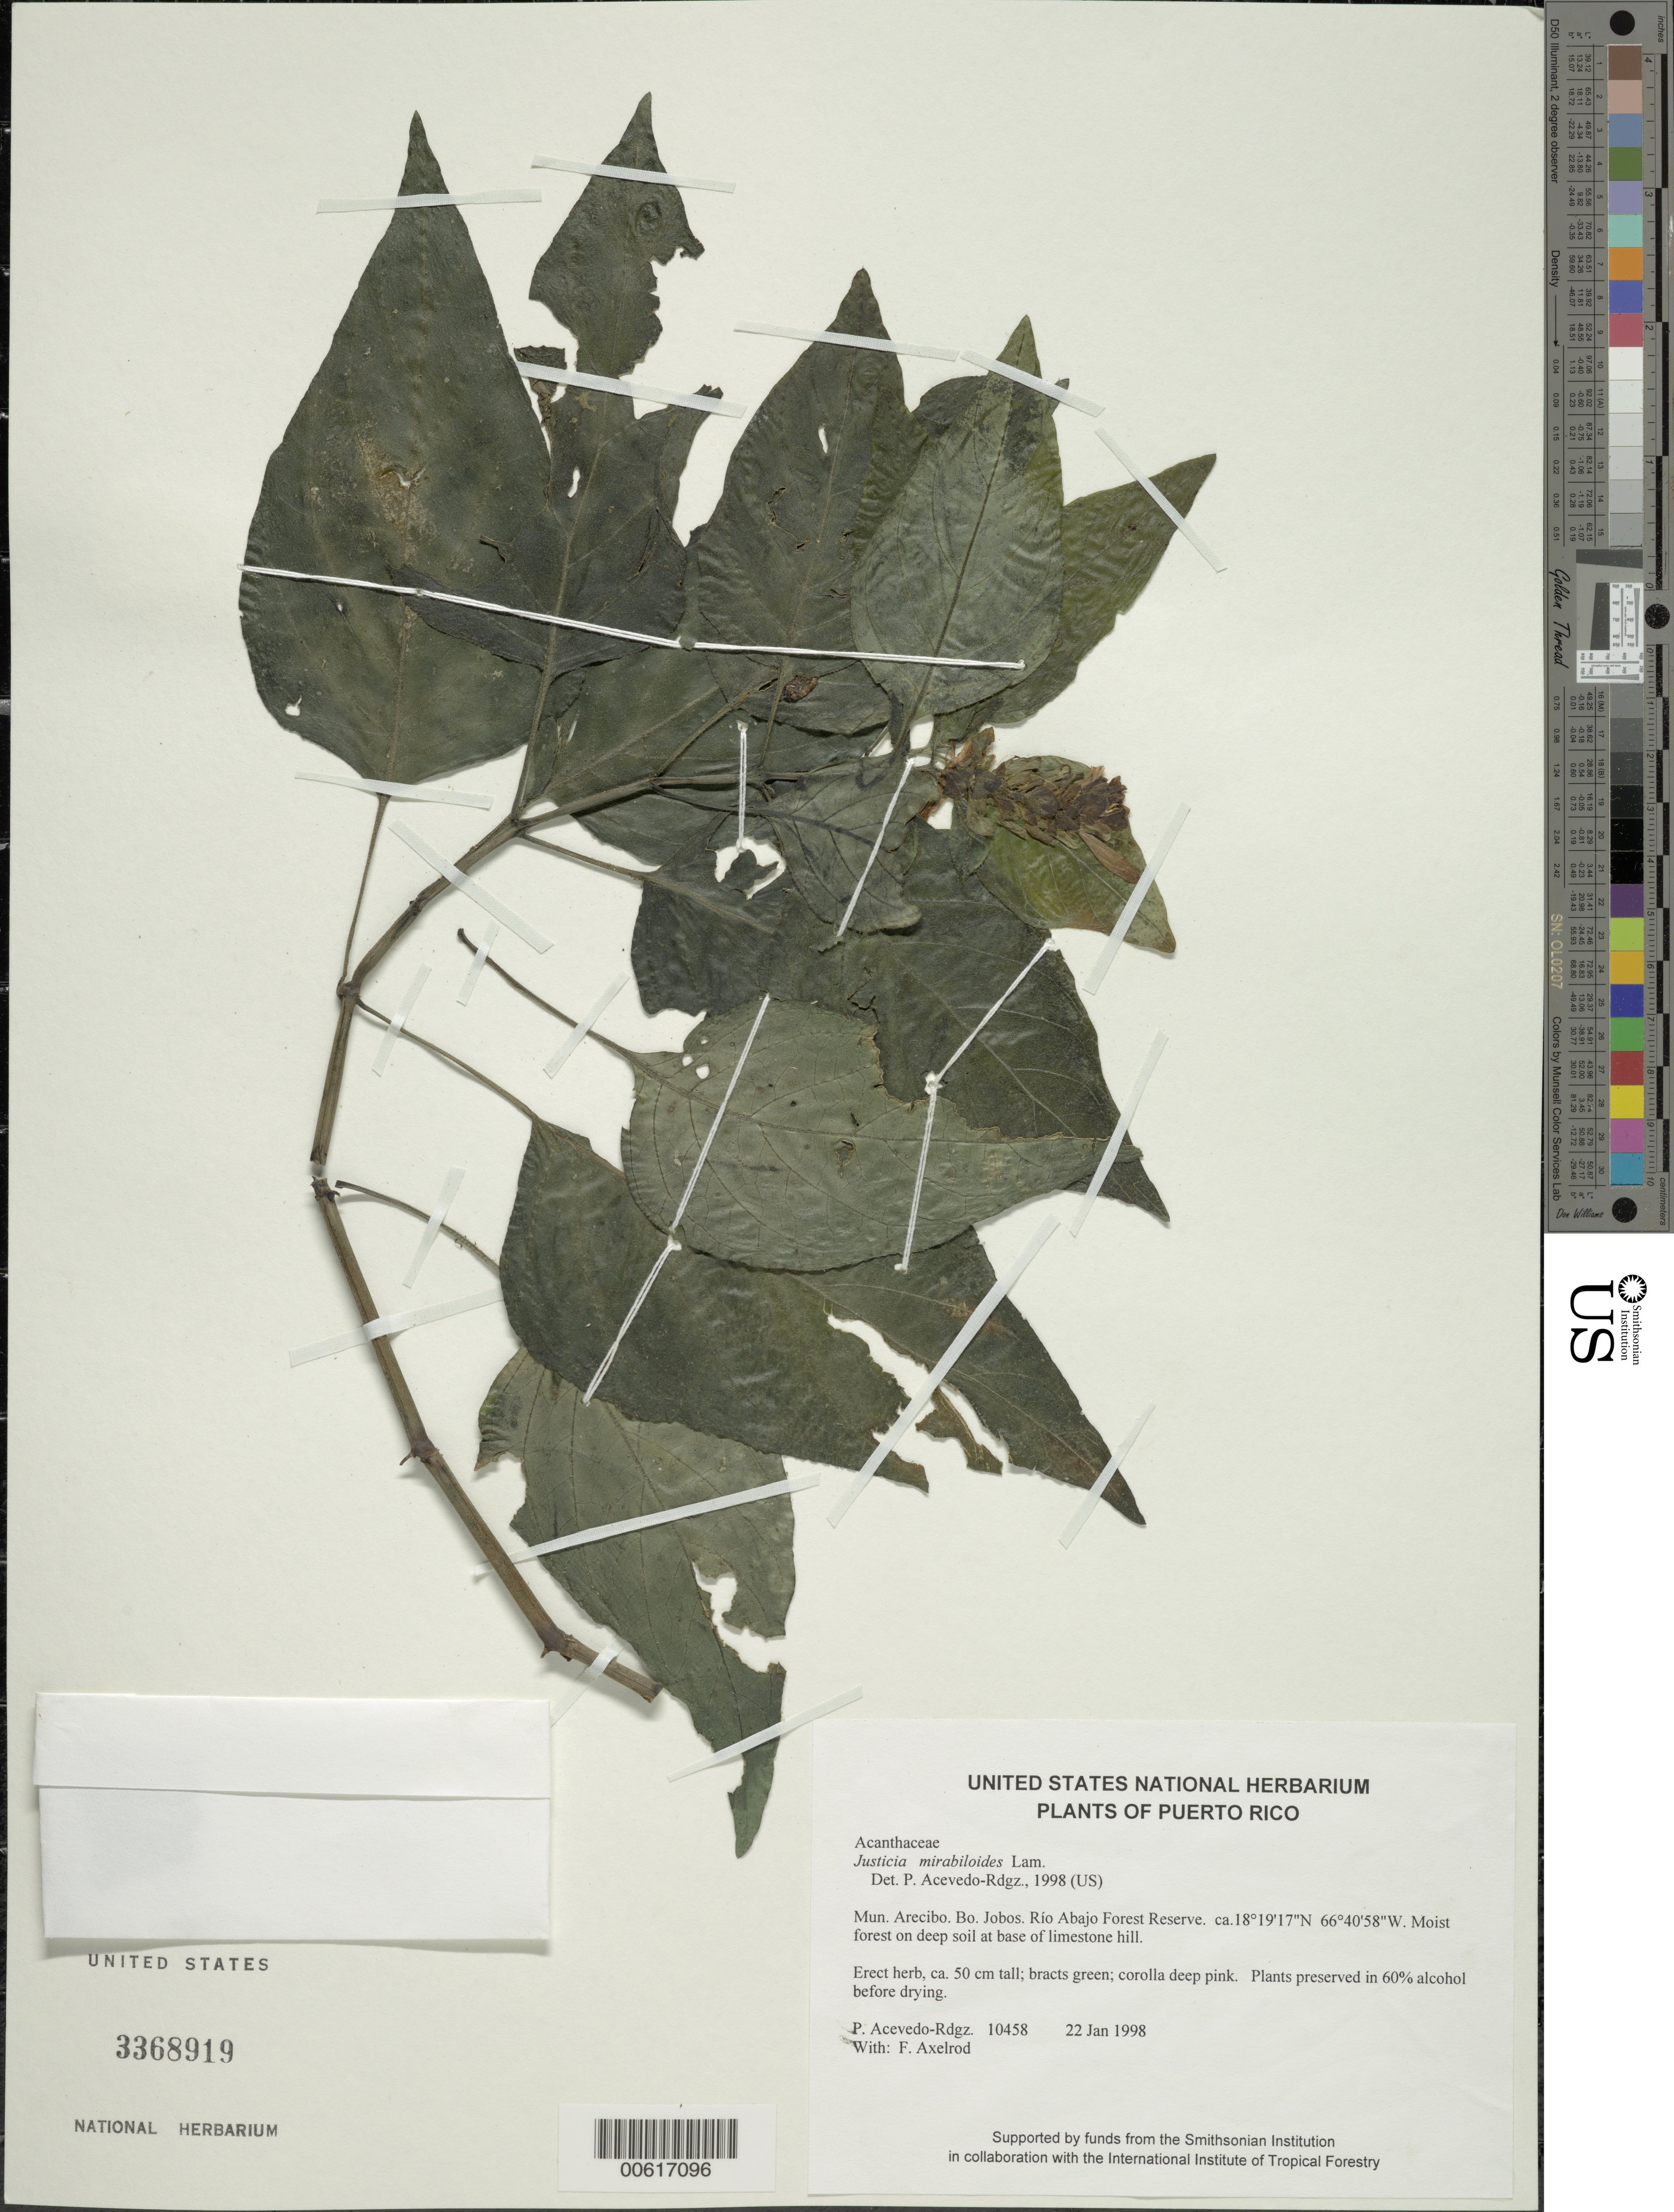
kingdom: Plantae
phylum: Tracheophyta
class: Magnoliopsida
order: Lamiales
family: Acanthaceae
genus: Justicia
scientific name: Justicia mirabiloides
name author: Lam.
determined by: Acevedo-Rodríguez, P., (BOT), Smithsonian Institution - National Museum of Natural History (UNITED STATES)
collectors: P. Acevedo-Rodr. & F. S. Axelrod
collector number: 10458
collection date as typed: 22 Jan 1998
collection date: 1998-01-22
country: Puerto Rico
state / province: Arecibo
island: Puerto Rico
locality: Arecibo; Bo. Jobos; Río Abajo Forest Reserve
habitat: Moist forest on deep soil at base of limestone hill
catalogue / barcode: US 3368919